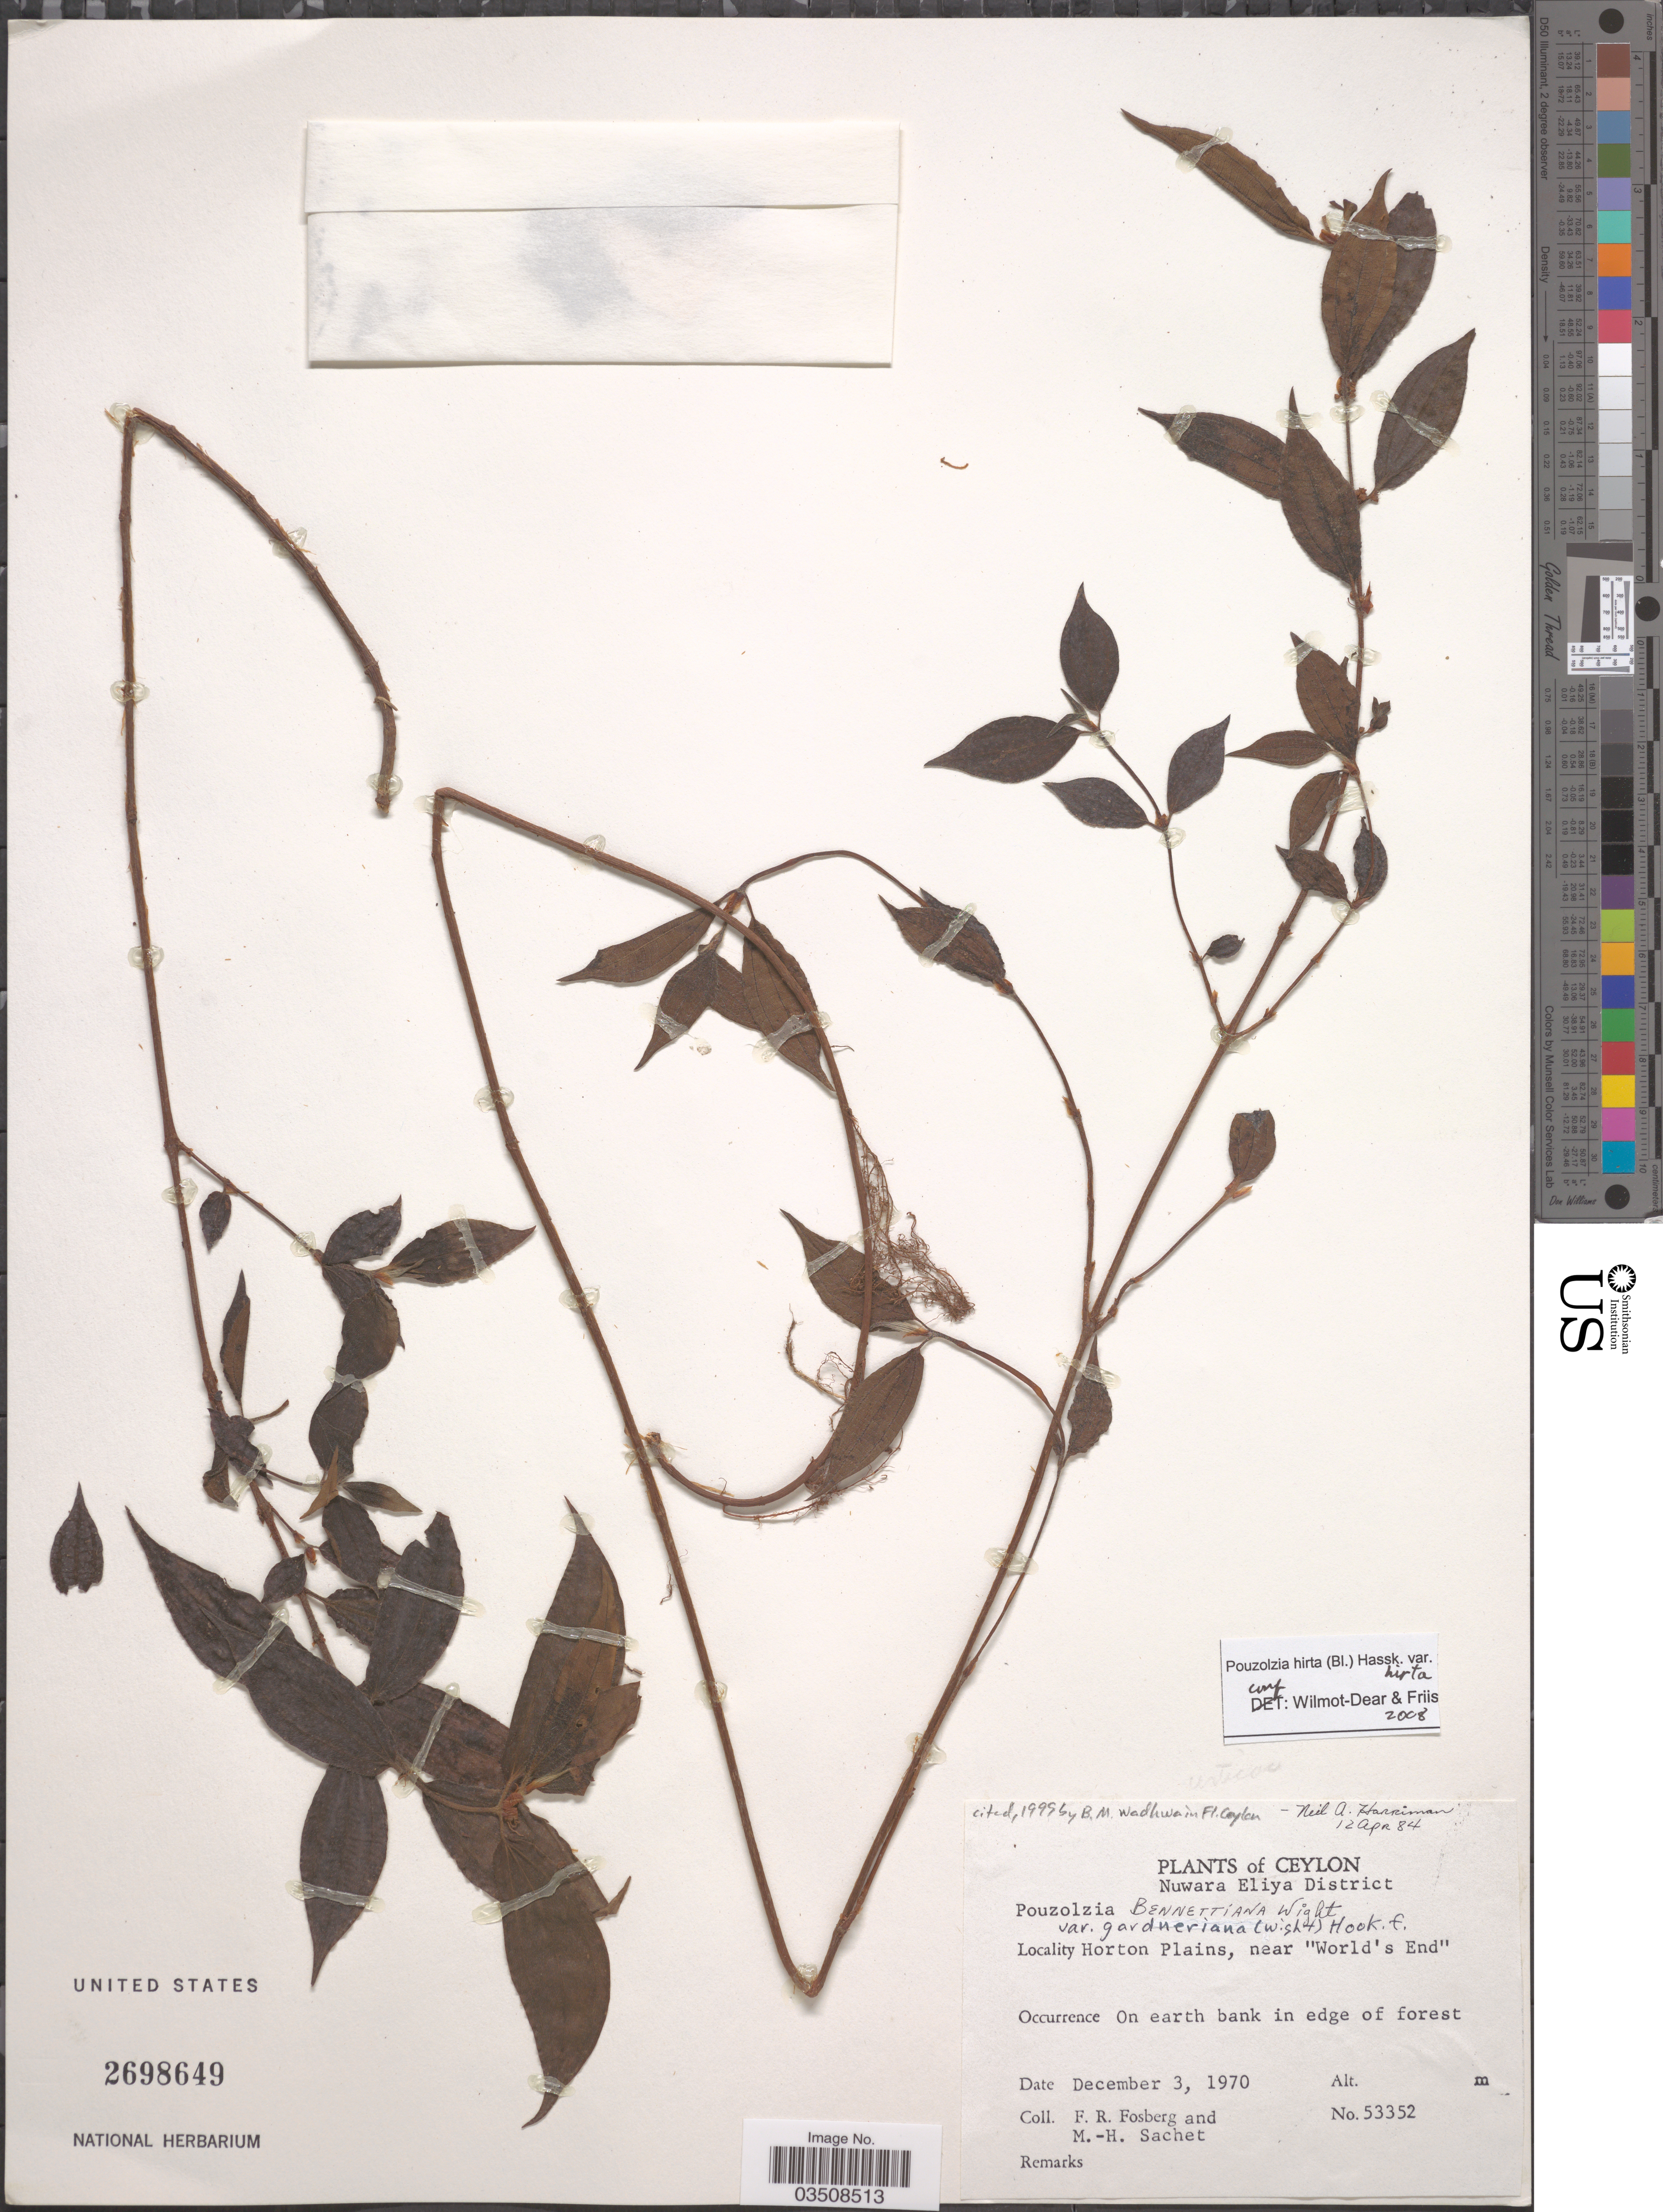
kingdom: Plantae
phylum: Tracheophyta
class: Magnoliopsida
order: Rosales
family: Urticaceae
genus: Gonostegia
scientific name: Gonostegia triandra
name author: (Blume) Miq.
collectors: F. R. Fosberg & M.-H. Sachet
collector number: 53352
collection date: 1970-12-03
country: Sri Lanka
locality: Ceylon. Nuwara Eliya District. Horton Plains, near "World's End".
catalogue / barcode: US 2698649